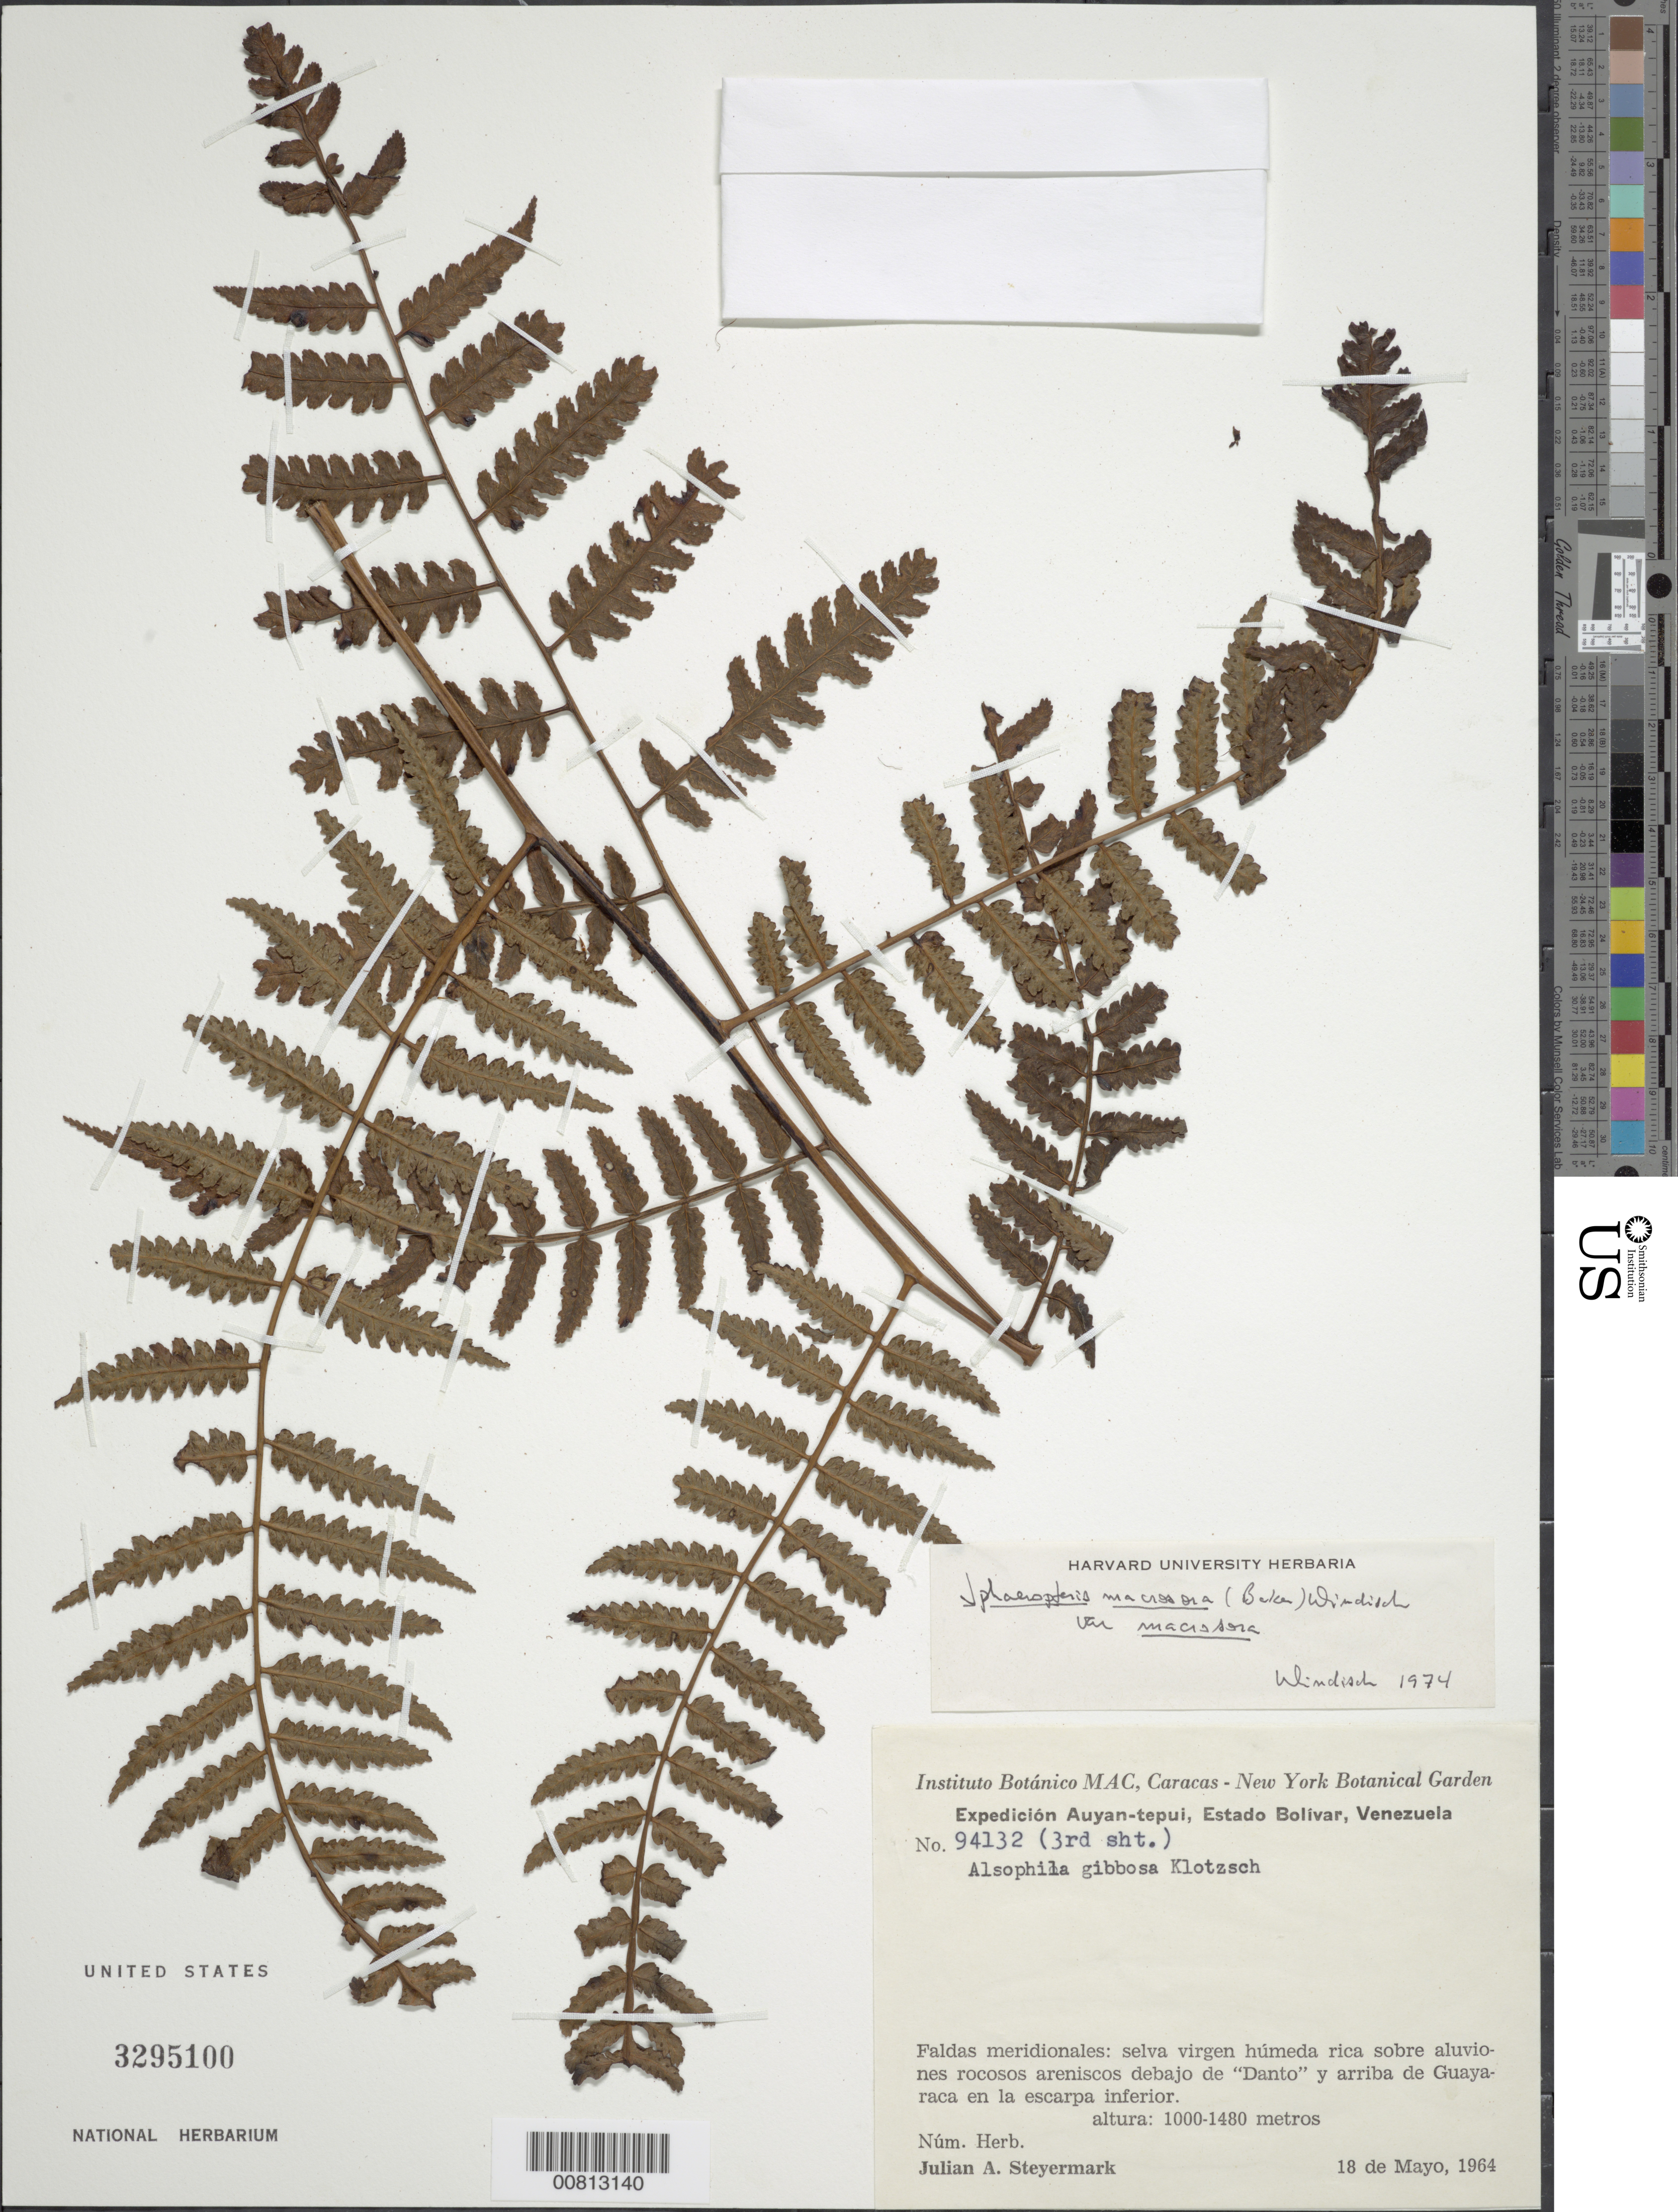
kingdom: Plantae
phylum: Tracheophyta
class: Polypodiopsida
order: Cyatheales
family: Cyatheaceae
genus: Cyathea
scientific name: Cyathea macrosora var. macrosora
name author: (Baker) Domin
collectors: J. Steyermark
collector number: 94132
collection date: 1964-05-18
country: Venezuela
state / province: Bolivar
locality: Auyan-tepui, Faldas meridionales:selva virgen humeda rica sobre aluviones rocosos areniscos debajo de "Danto" y arriba de Guayaraca en la escarpa inferior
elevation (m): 1000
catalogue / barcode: US 3295100